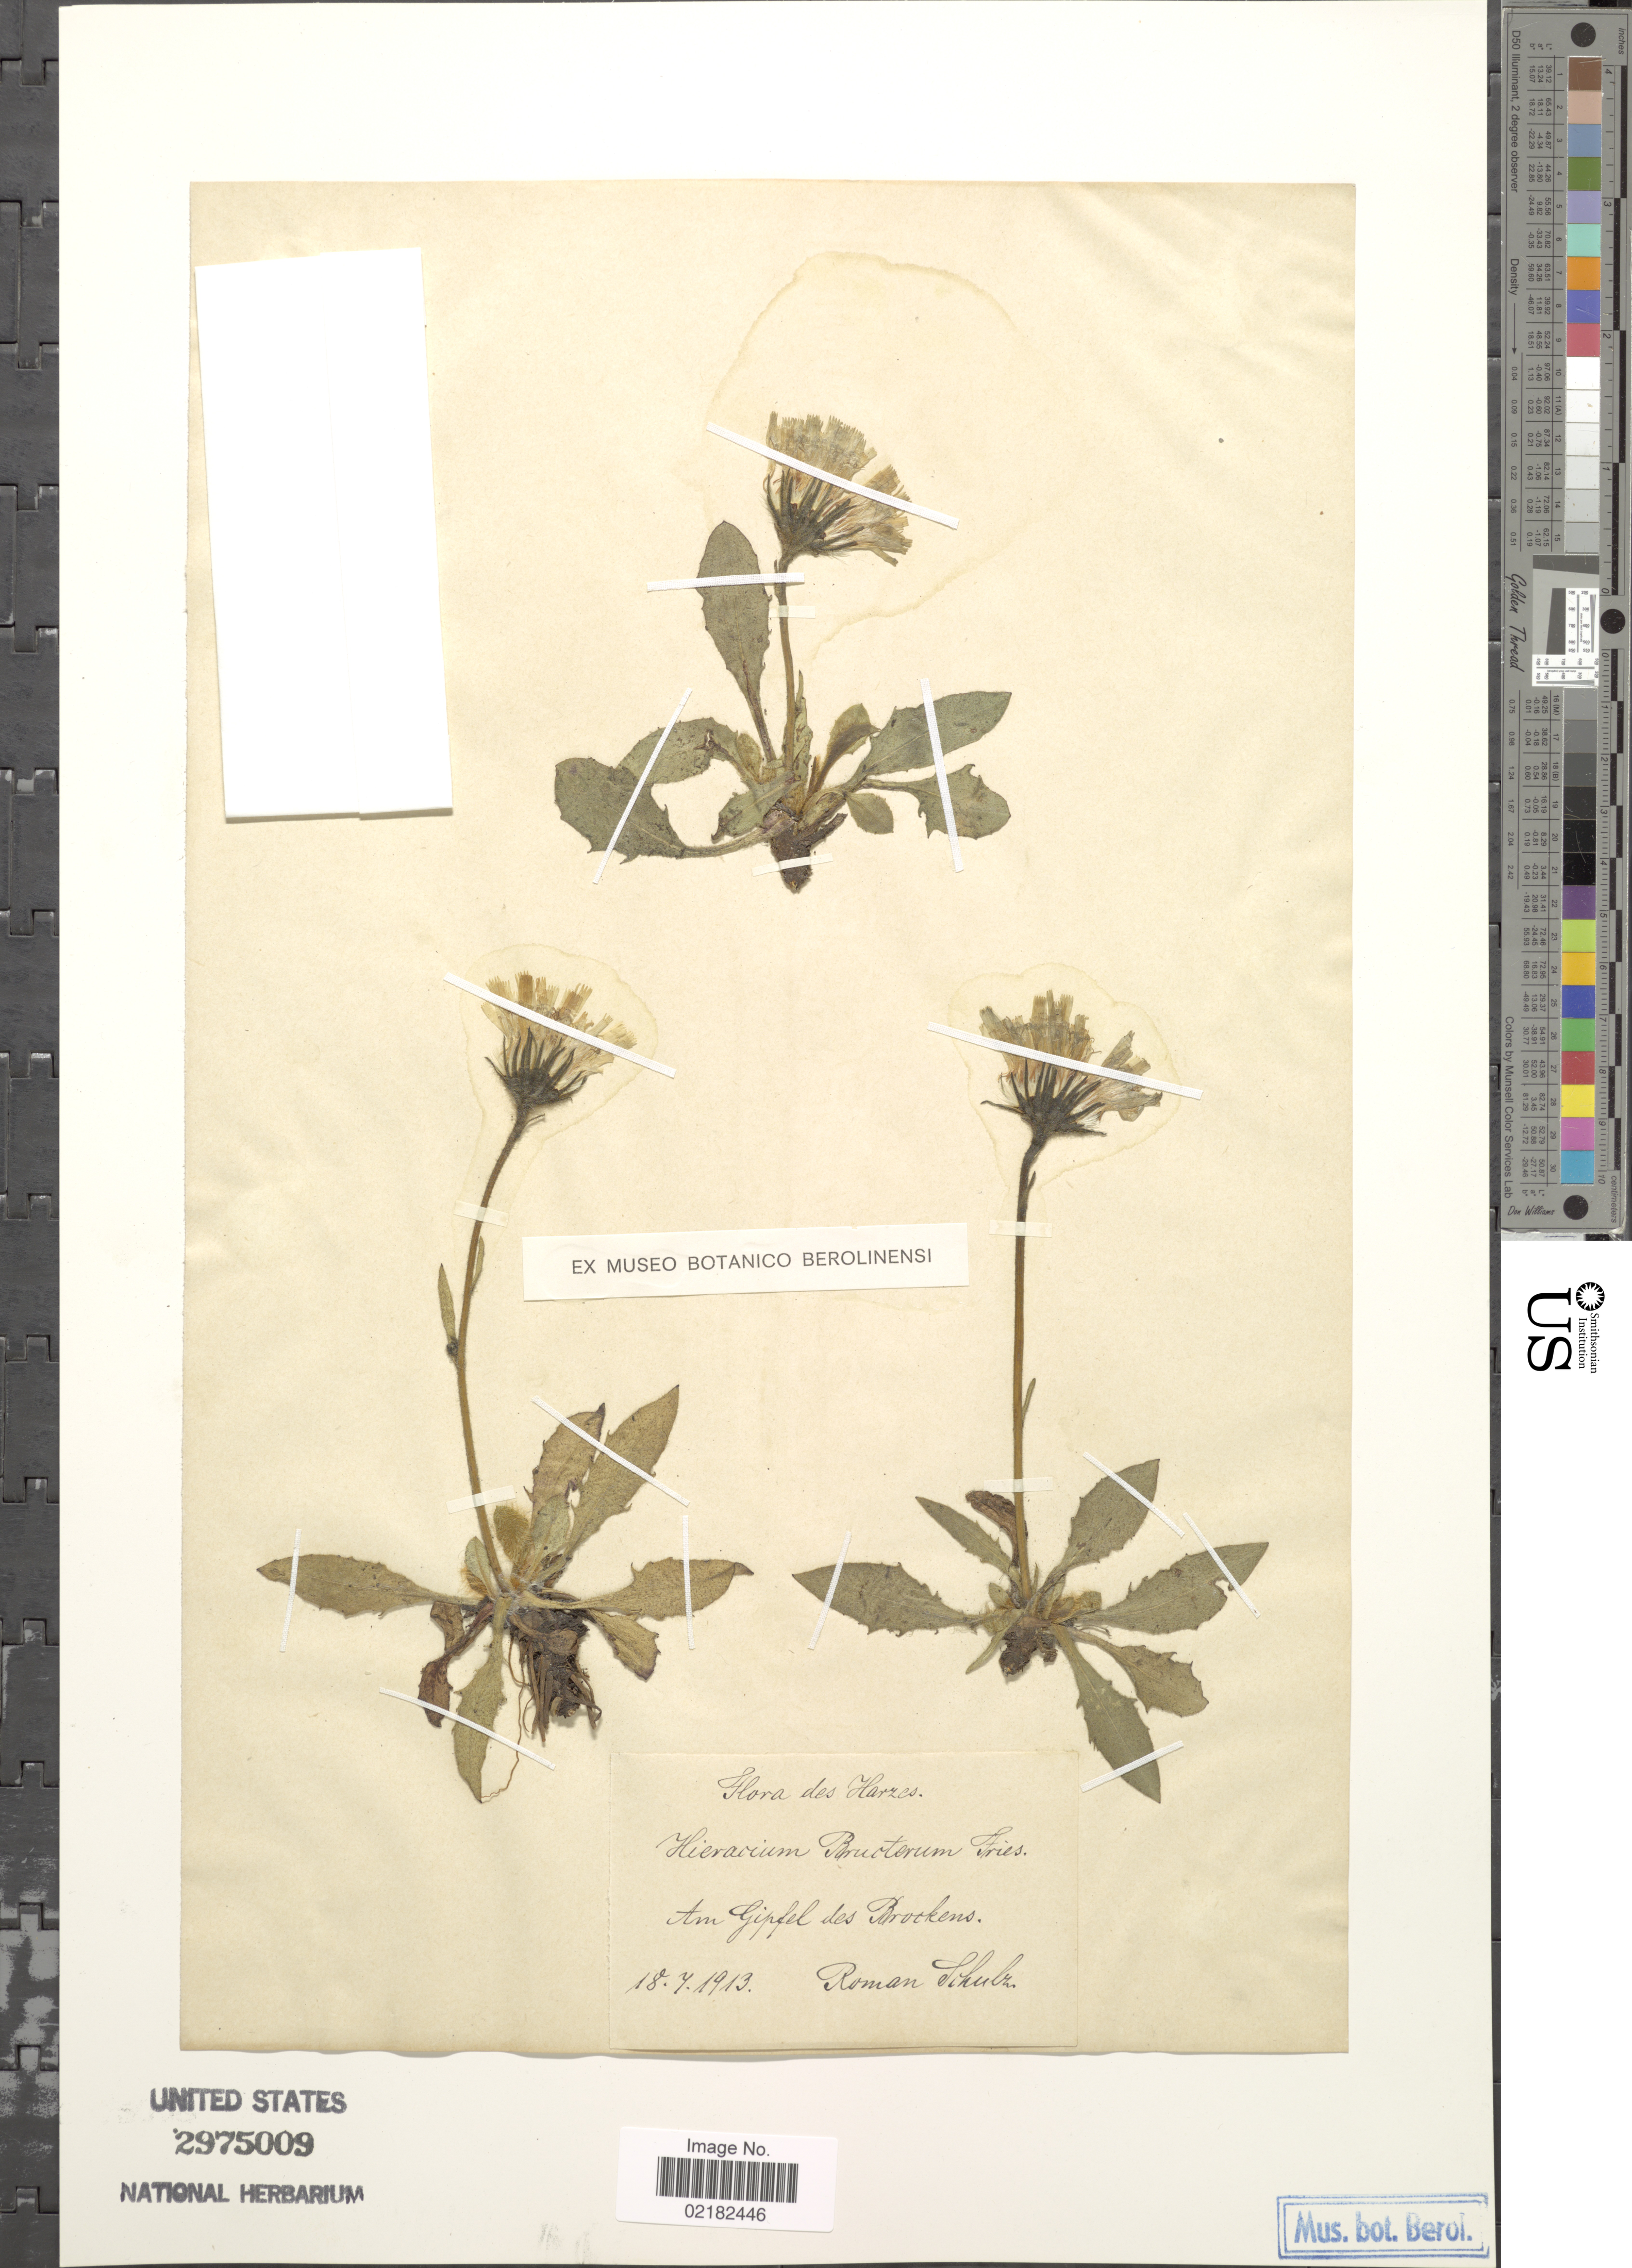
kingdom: Plantae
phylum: Tracheophyta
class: Magnoliopsida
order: Asterales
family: Asteraceae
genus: Hieracium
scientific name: Hieracium bructerum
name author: Fr.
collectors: R. Schulz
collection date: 1913-07-18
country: Germany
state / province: Sachsen-Anhalt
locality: Harzes, am Gipfel des Brookens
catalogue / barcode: US 2975009